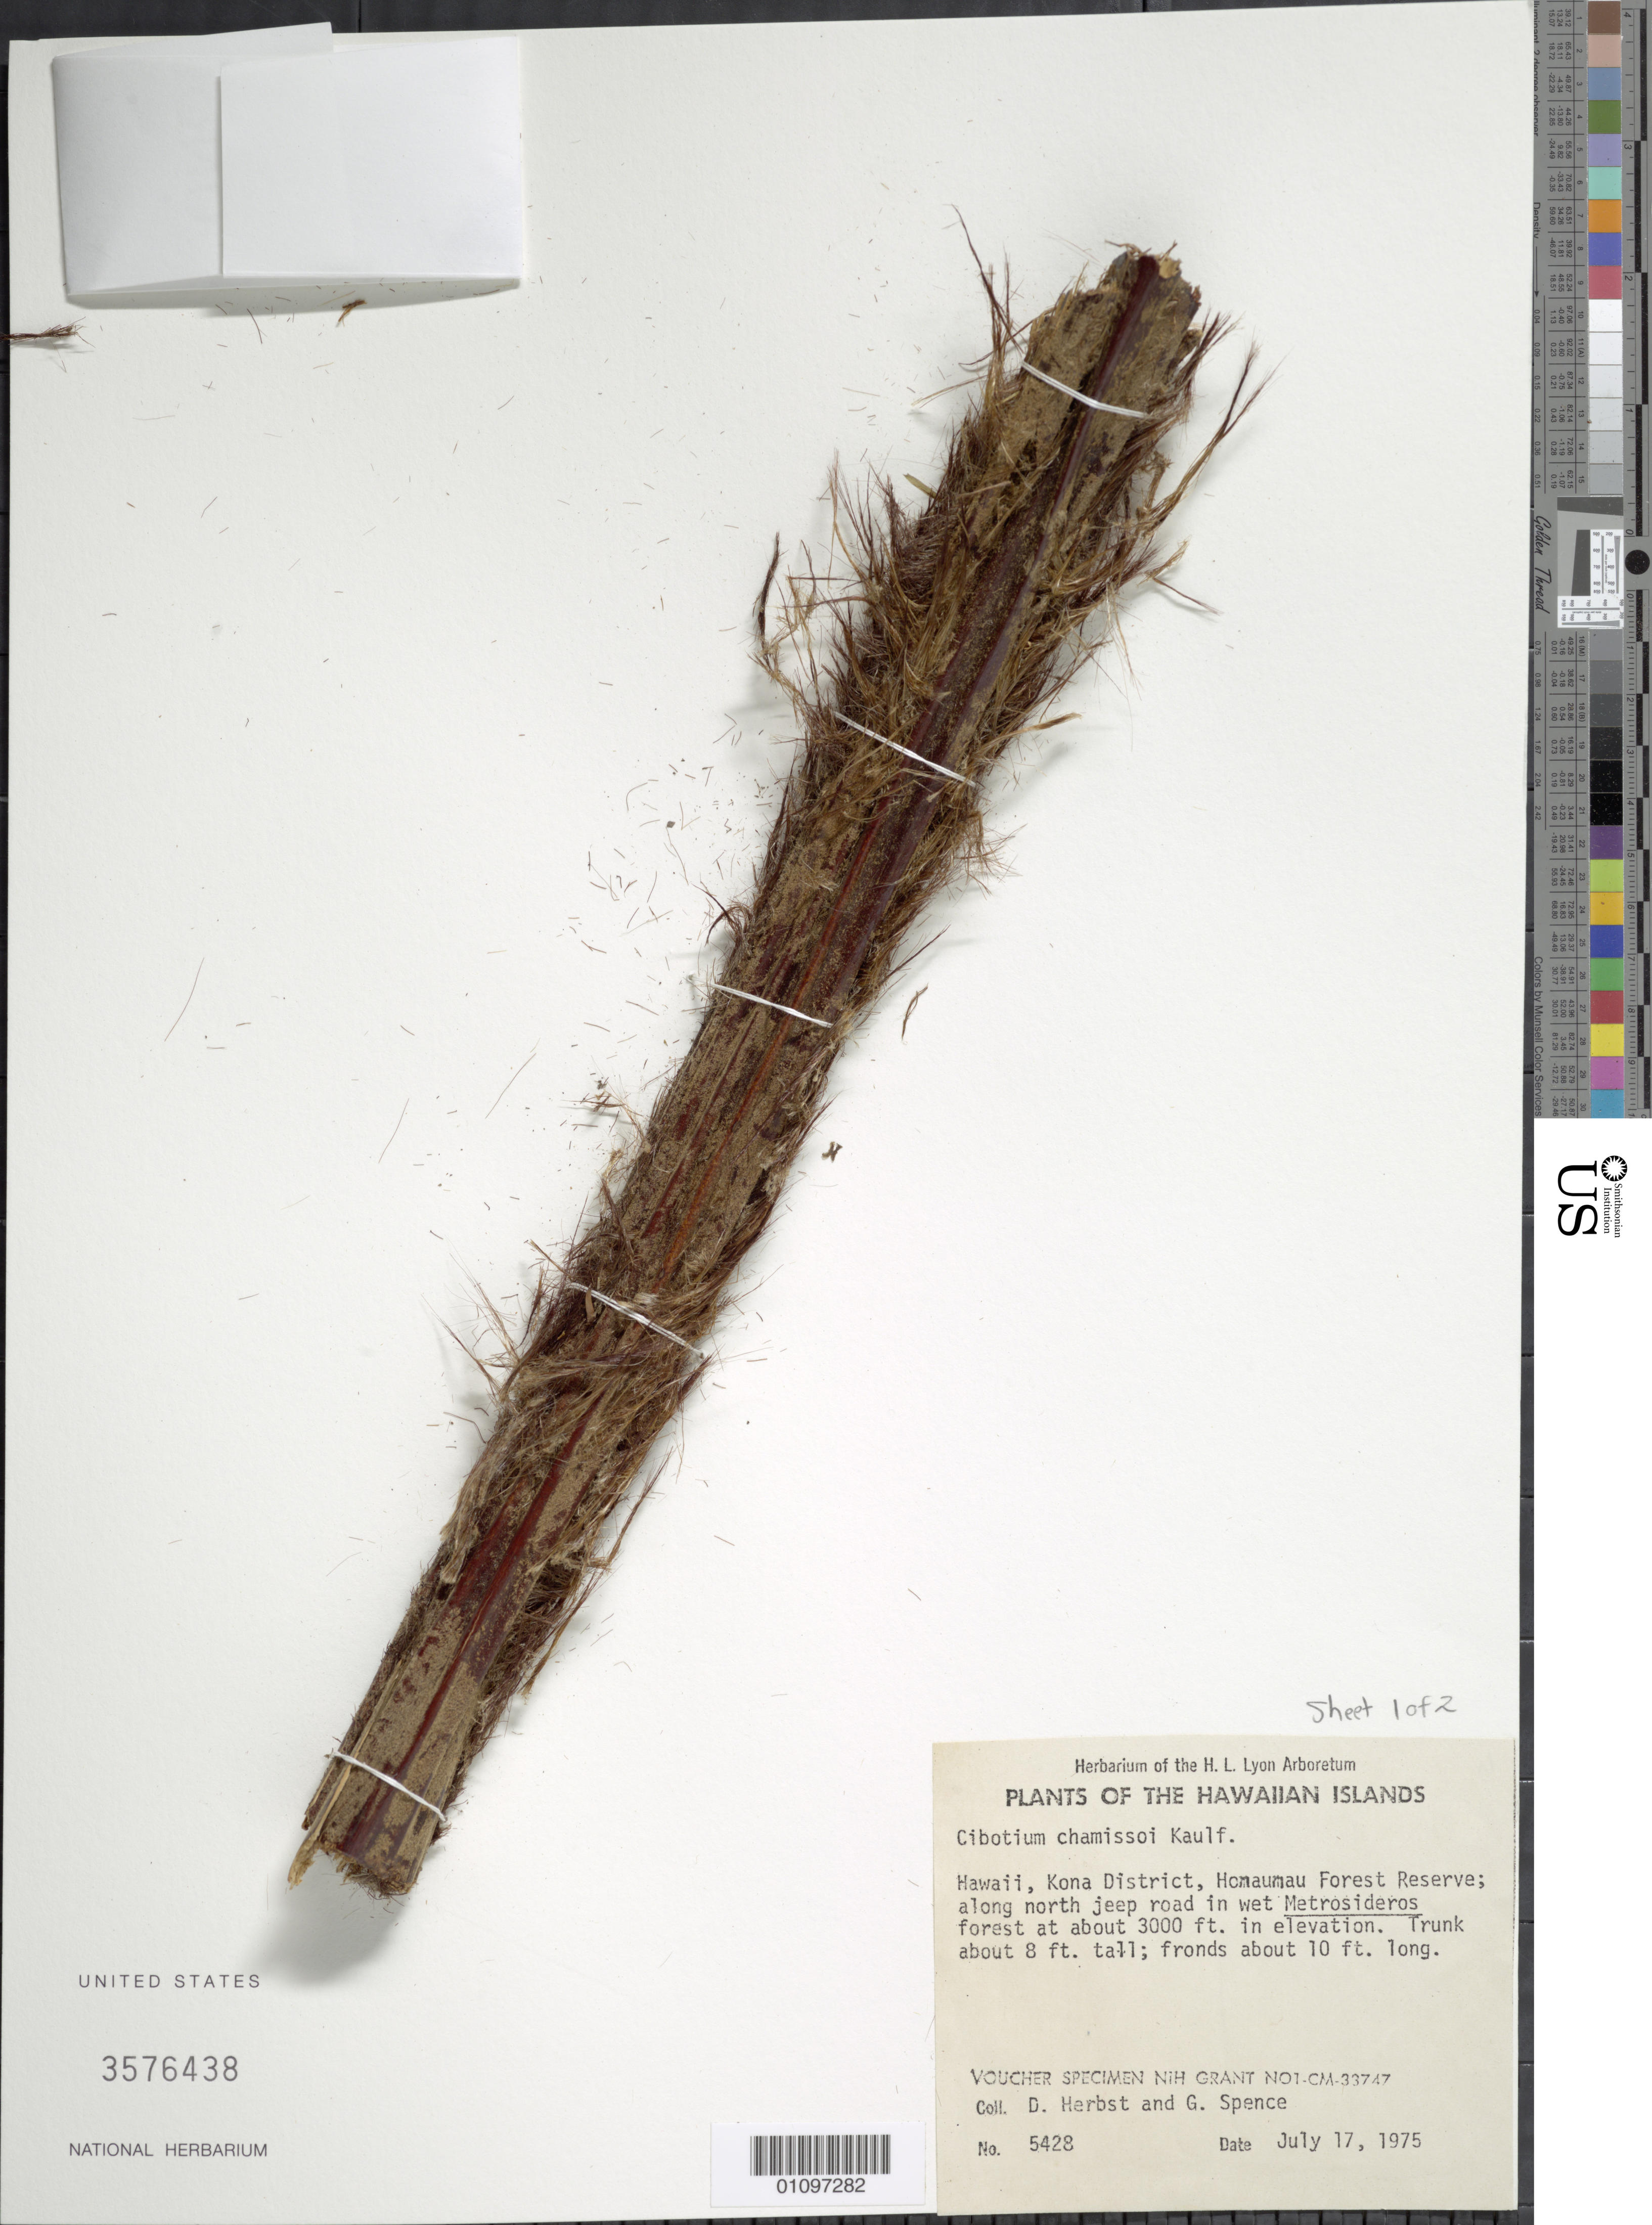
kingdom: Plantae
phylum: Tracheophyta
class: Polypodiopsida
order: Cyatheales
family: Cibotiaceae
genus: Cibotium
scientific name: Cibotium chamissoi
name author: Kaulf.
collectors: D. R. Herbst & G. Spence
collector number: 5428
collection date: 1975-05-19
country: United States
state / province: Hawaii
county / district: Hawaii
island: Hawaii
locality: Kohala District, Mahukona.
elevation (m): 12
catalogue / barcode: US 3576438